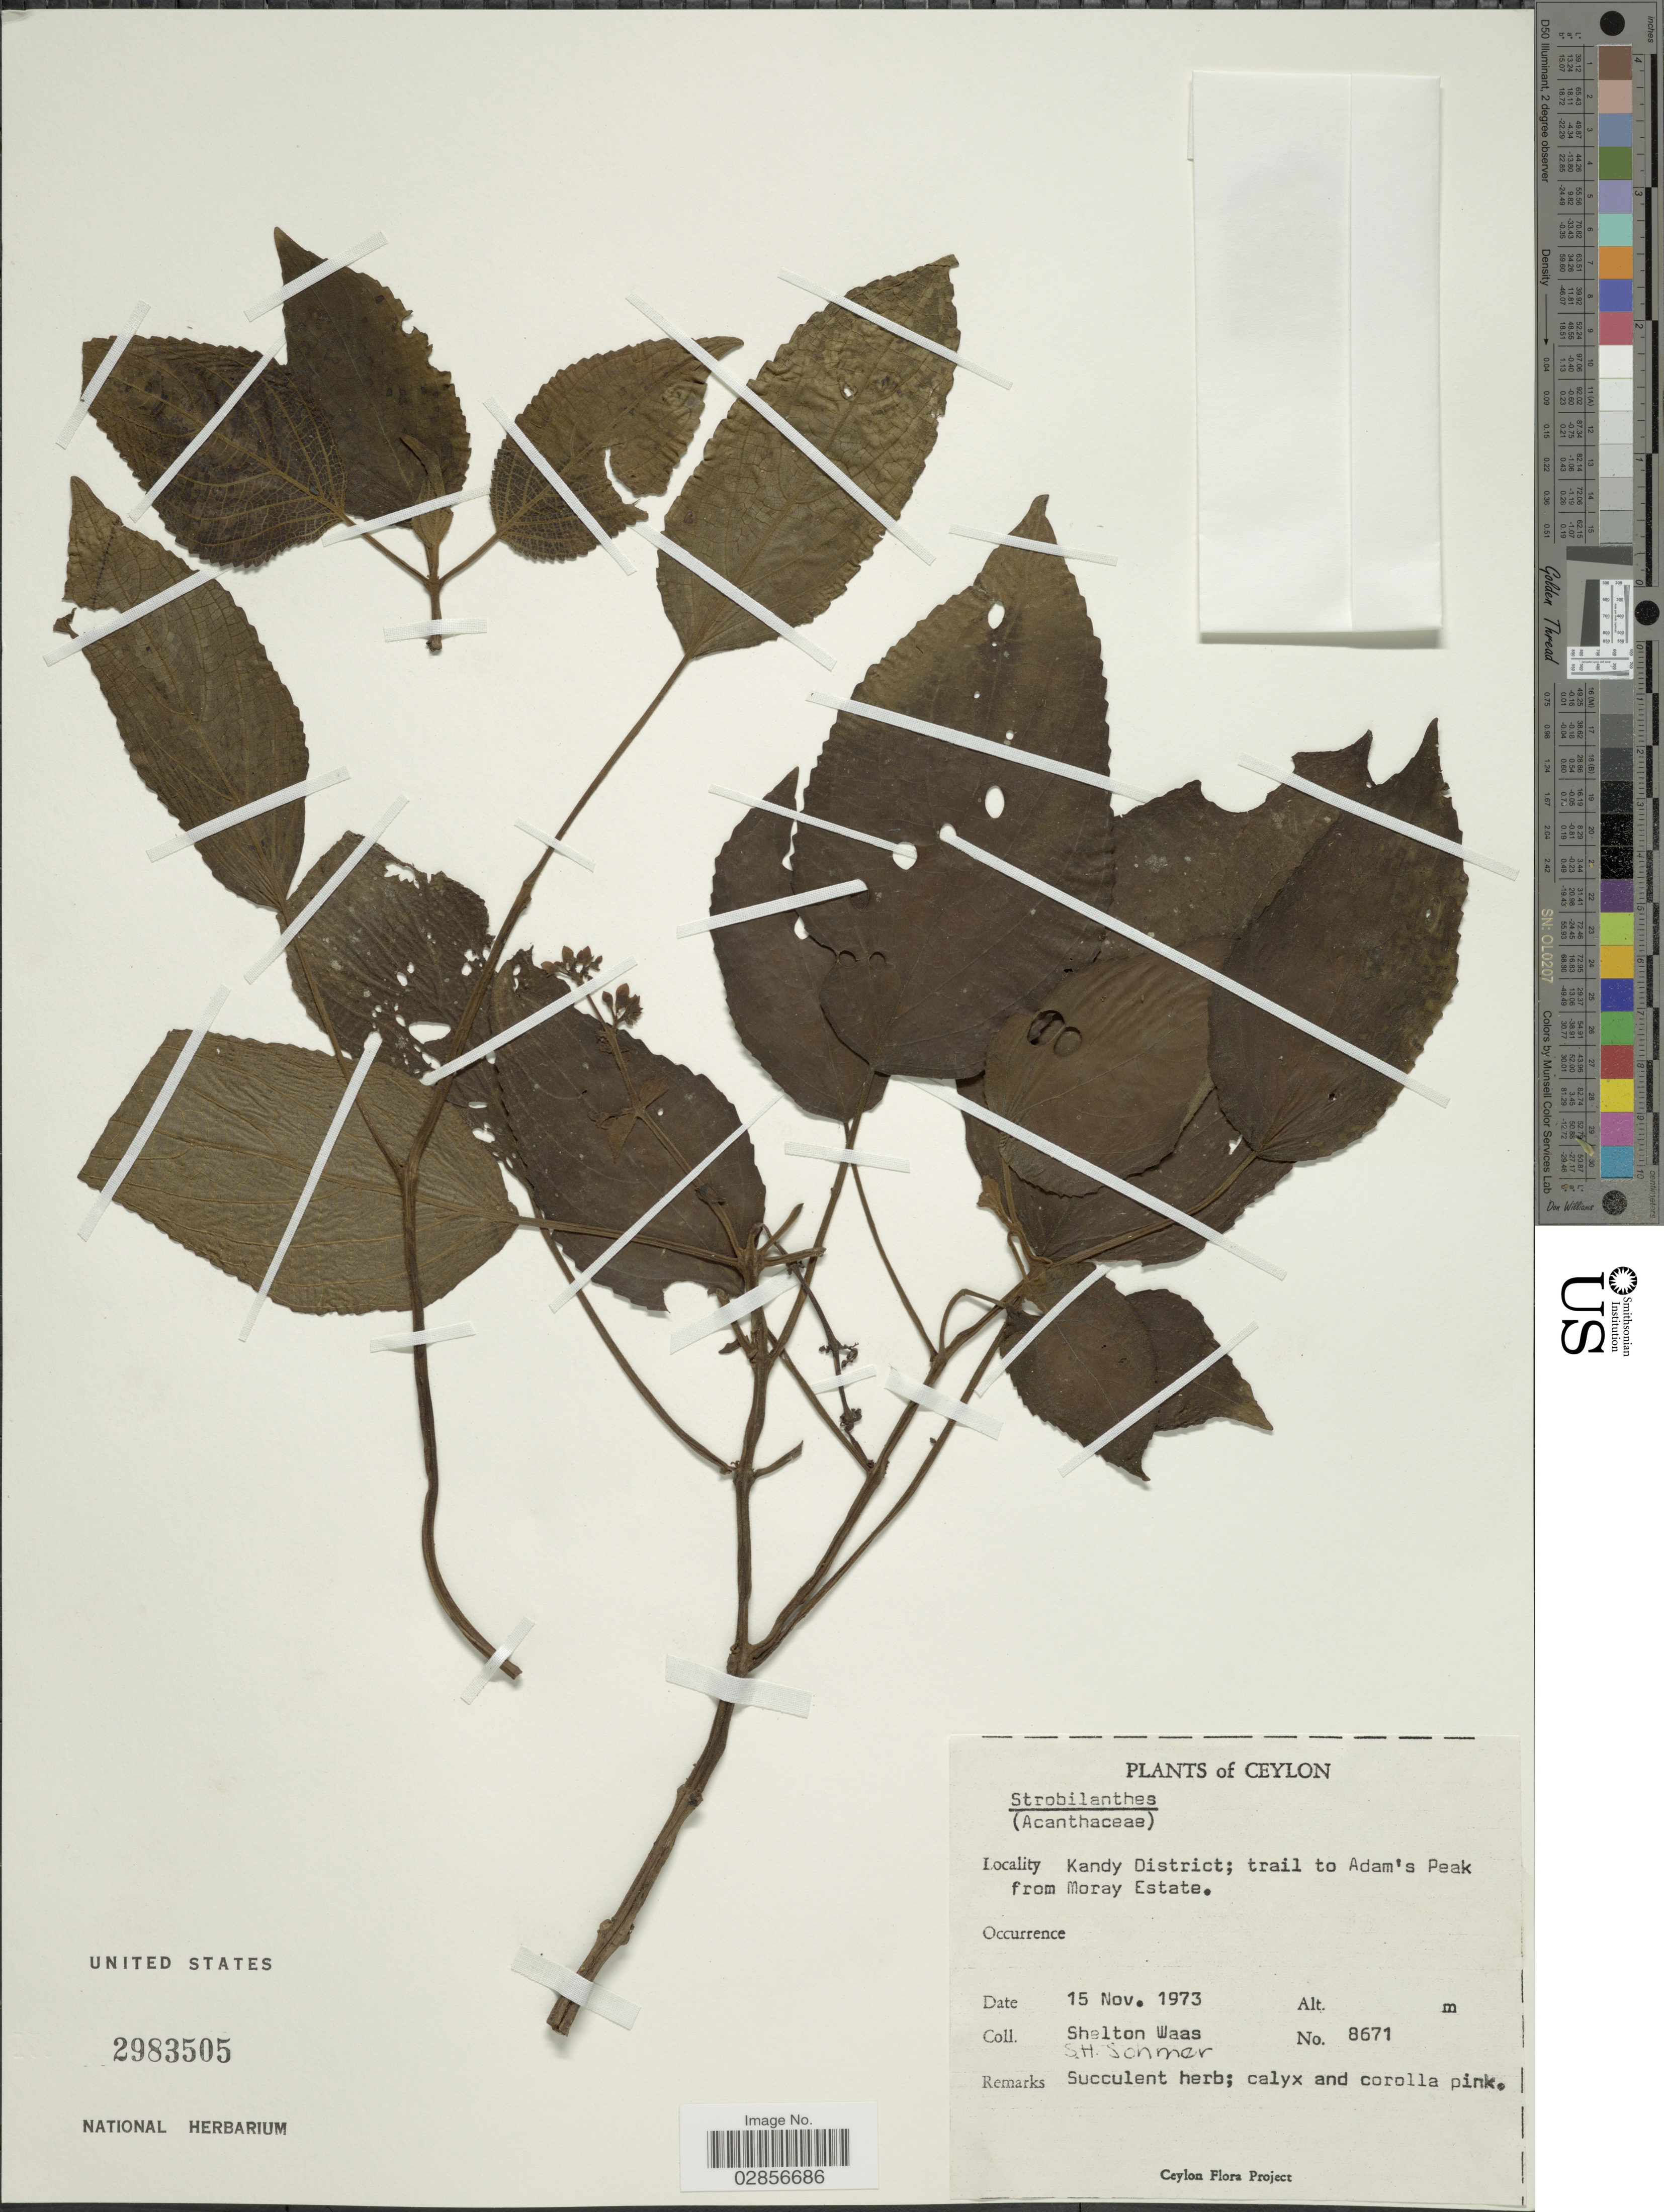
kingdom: Plantae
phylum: Tracheophyta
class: Magnoliopsida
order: Lamiales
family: Acanthaceae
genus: Strobilanthes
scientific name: Strobilanthes sp.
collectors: S. Waas & S. H. Sohmer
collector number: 8671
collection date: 1973-11-15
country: Sri Lanka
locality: Ceylon, Kandy District; trail to Adam's Peak from Moray Estate.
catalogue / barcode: US 2983505